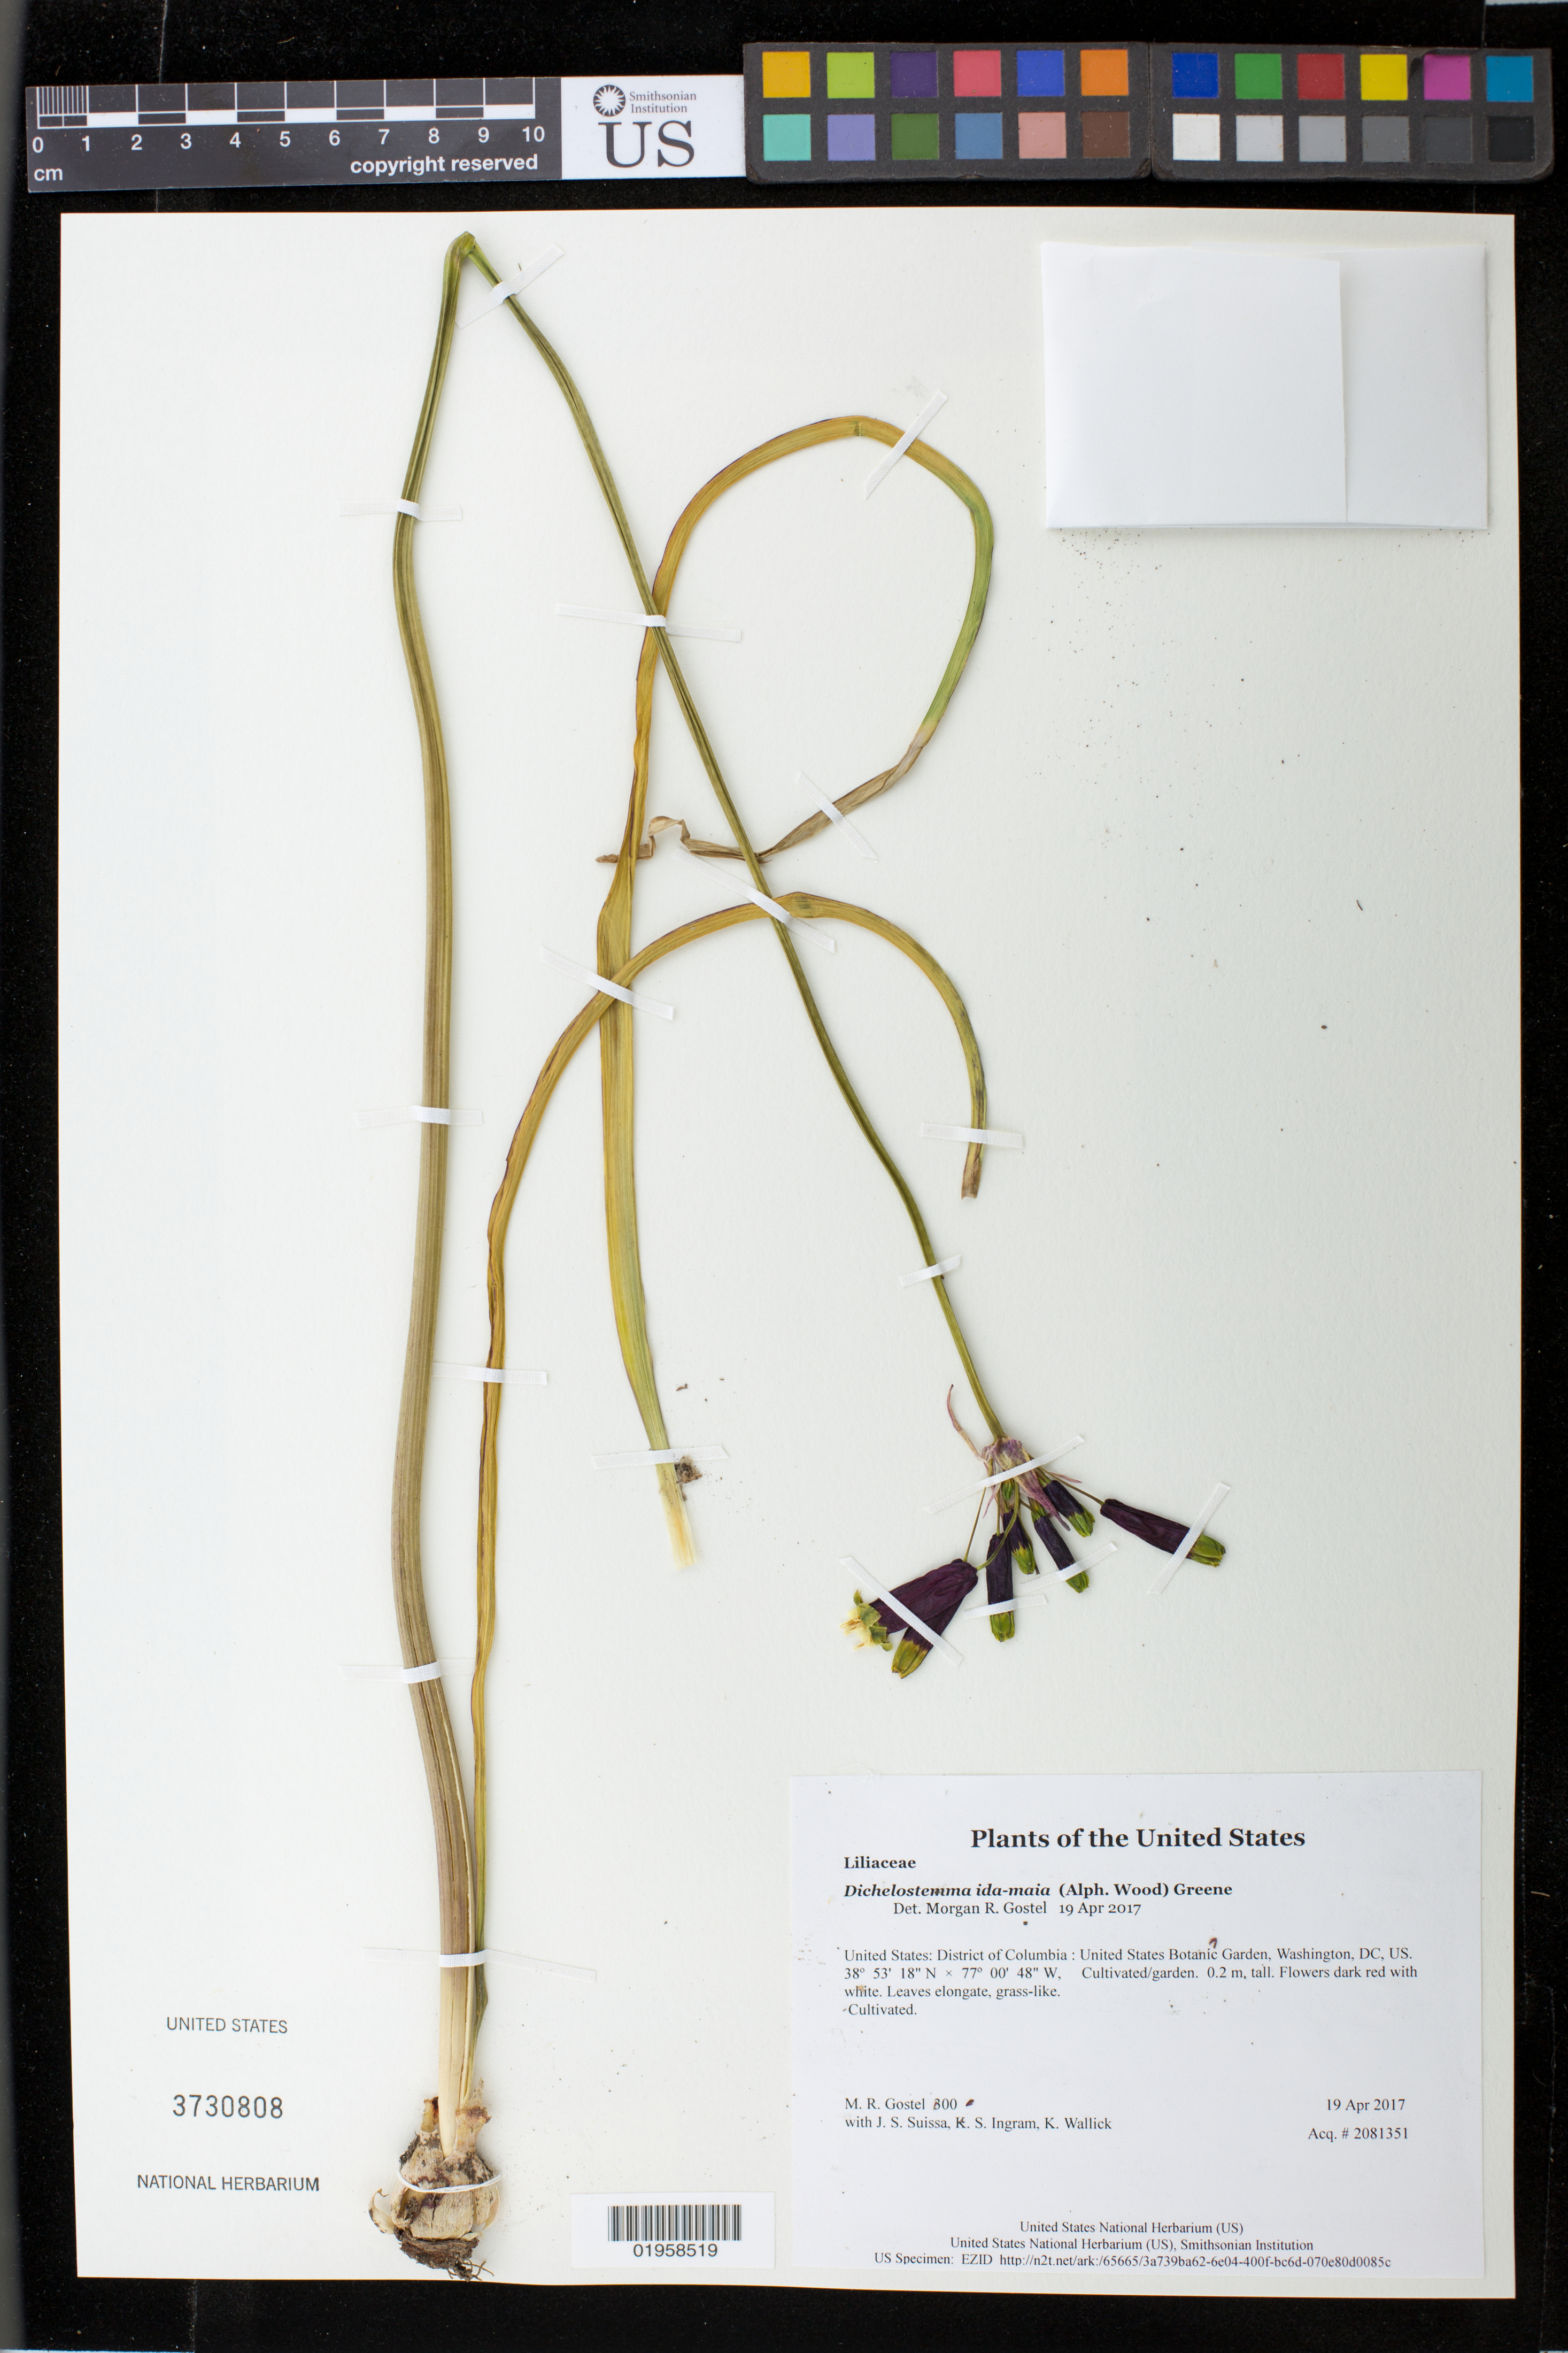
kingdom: Plantae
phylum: Tracheophyta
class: Liliopsida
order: Asparagales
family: Asparagaceae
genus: Dichelostemma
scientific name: Dichelostemma ida-maia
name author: (Alph. Wood) Greene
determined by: Gostel, M. R.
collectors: M. R. Gostel, J. S. Suissa, K. S. Ingram & K. Wallick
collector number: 300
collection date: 2017-04-19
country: United States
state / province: District of Columbia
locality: United States Botanic Garden, Washington, DC, US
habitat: Cultivated/garden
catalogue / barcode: US 3730808